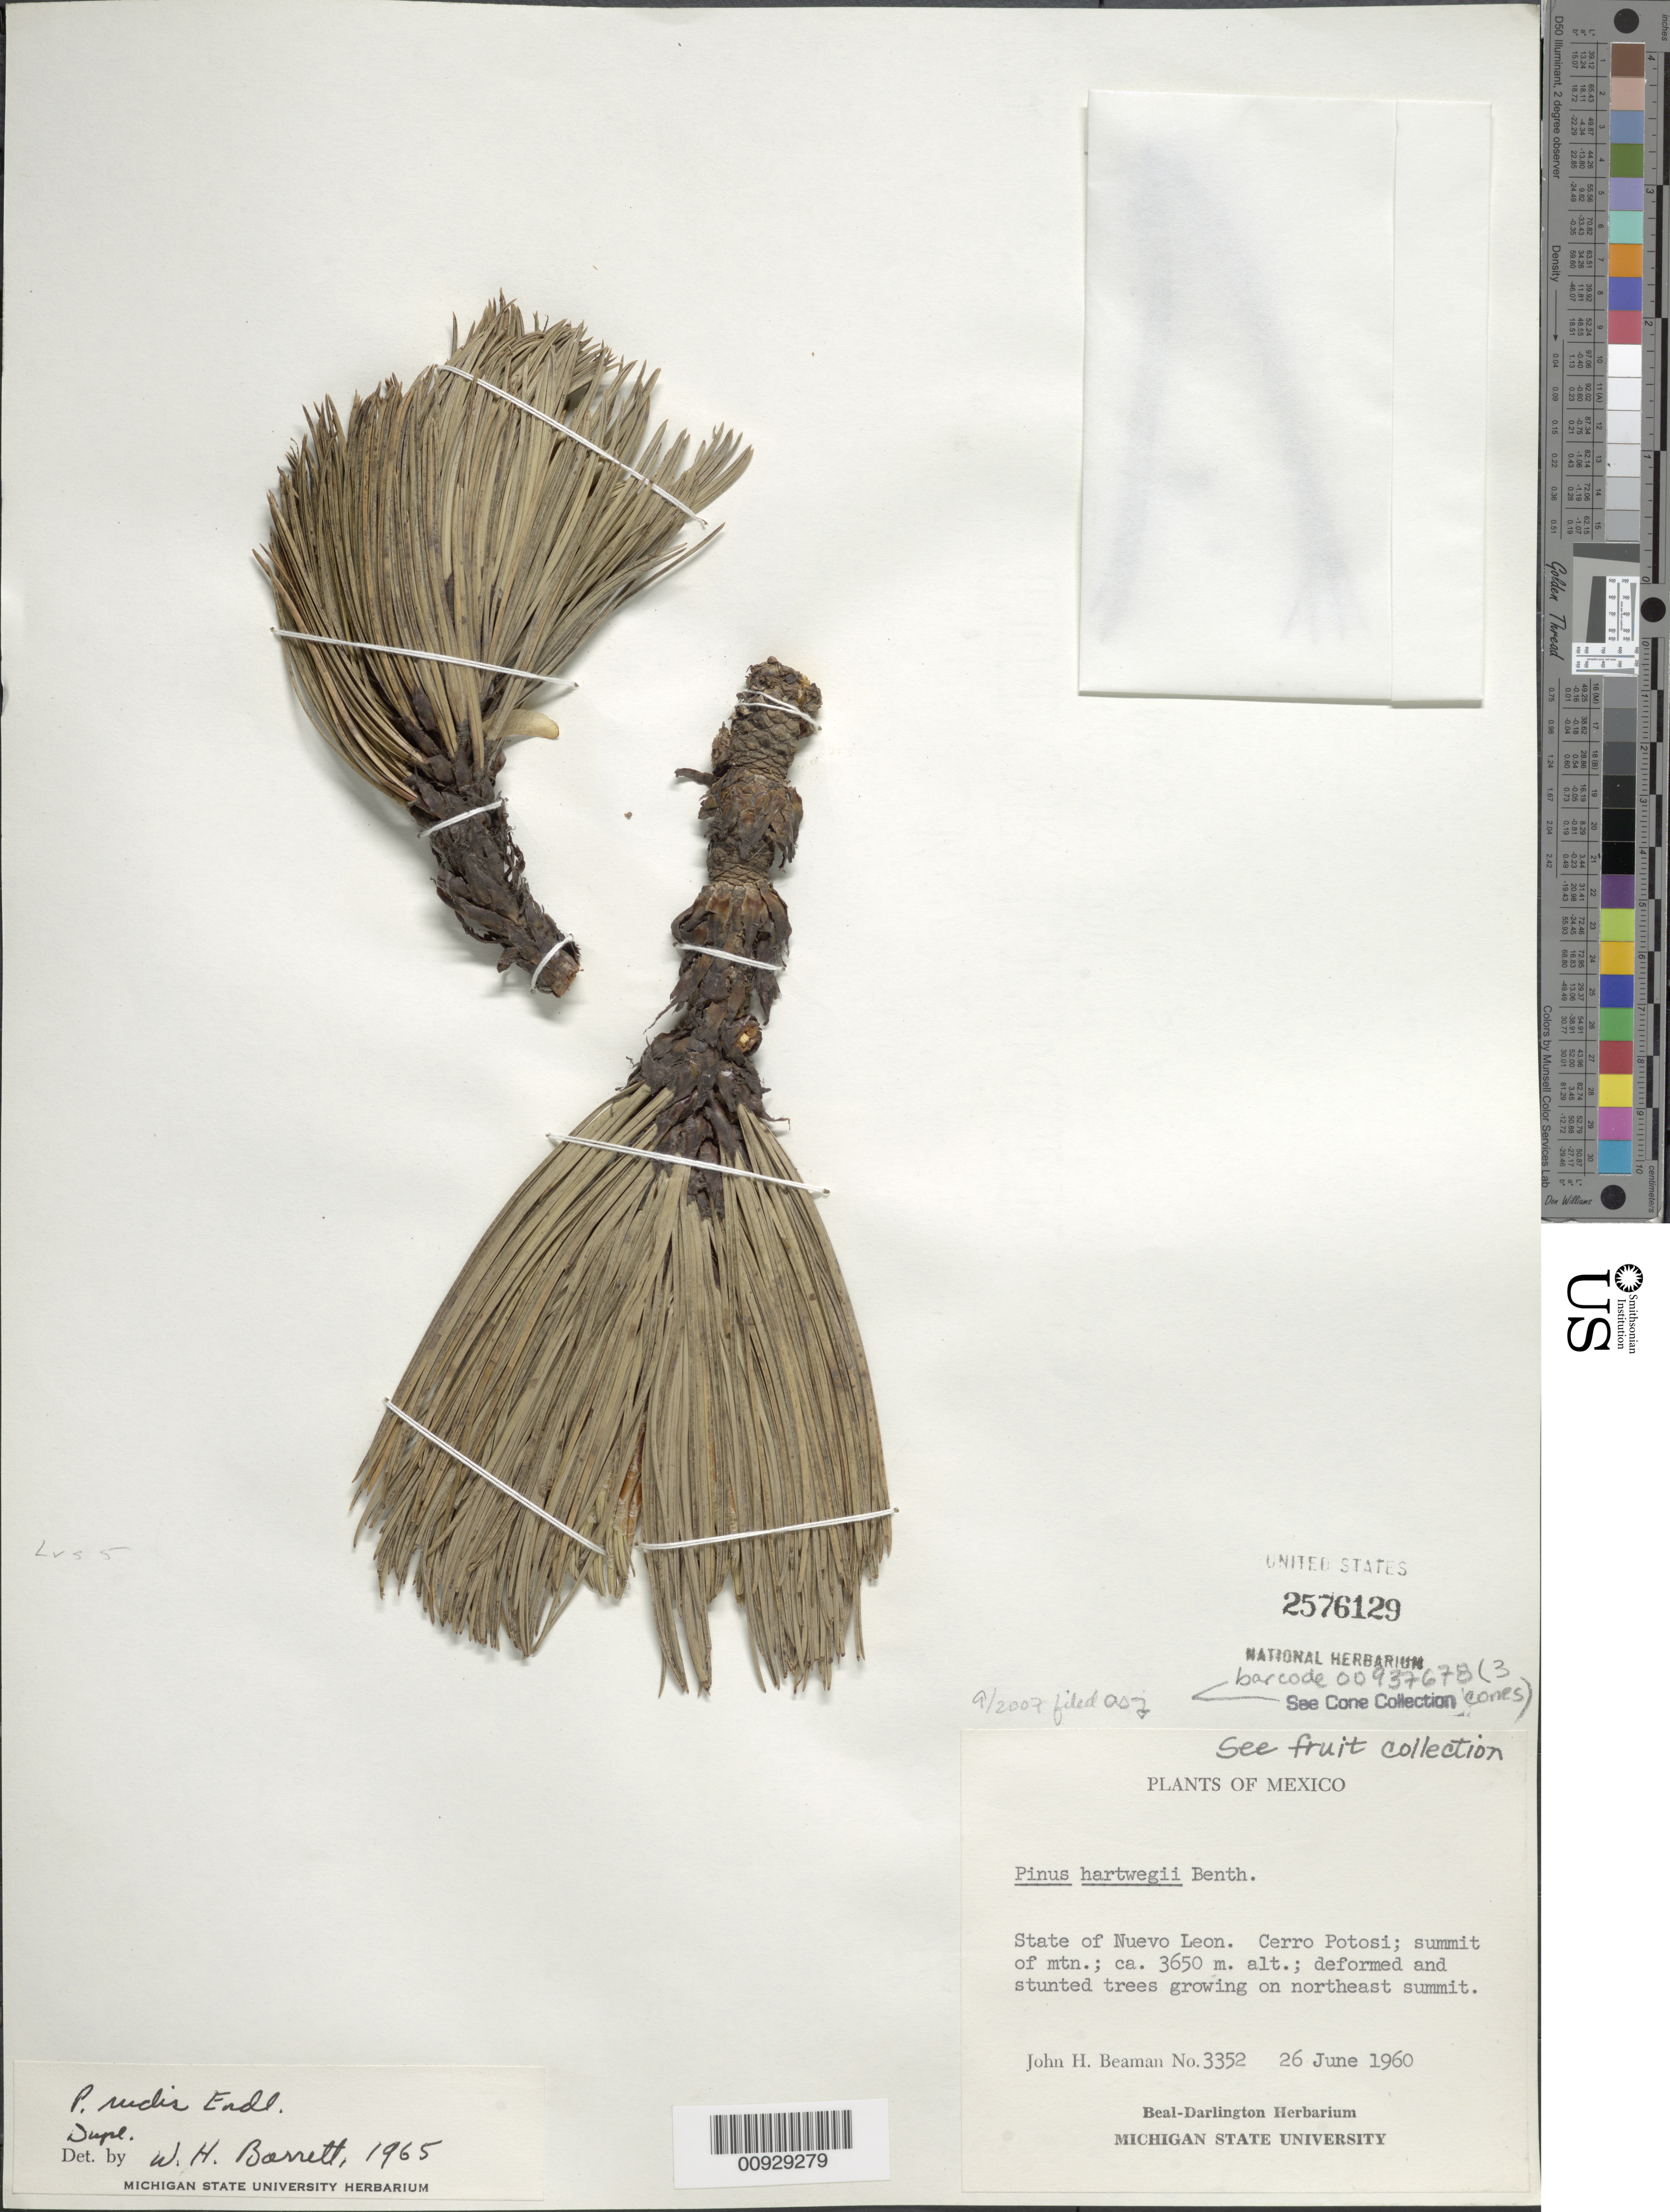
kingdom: Plantae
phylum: Tracheophyta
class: Pinopsida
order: Pinales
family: Pinaceae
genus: Pinus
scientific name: Pinus hartwegii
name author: Lindl.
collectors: J. H. Beaman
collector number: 3352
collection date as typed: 26 Jun 1960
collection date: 1960-06-26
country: Mexico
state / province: Nuevo León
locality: Cerro Potosí.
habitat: Summit of mountain. Deformed and stunted trees growing on northeast summit.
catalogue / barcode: US 2576129